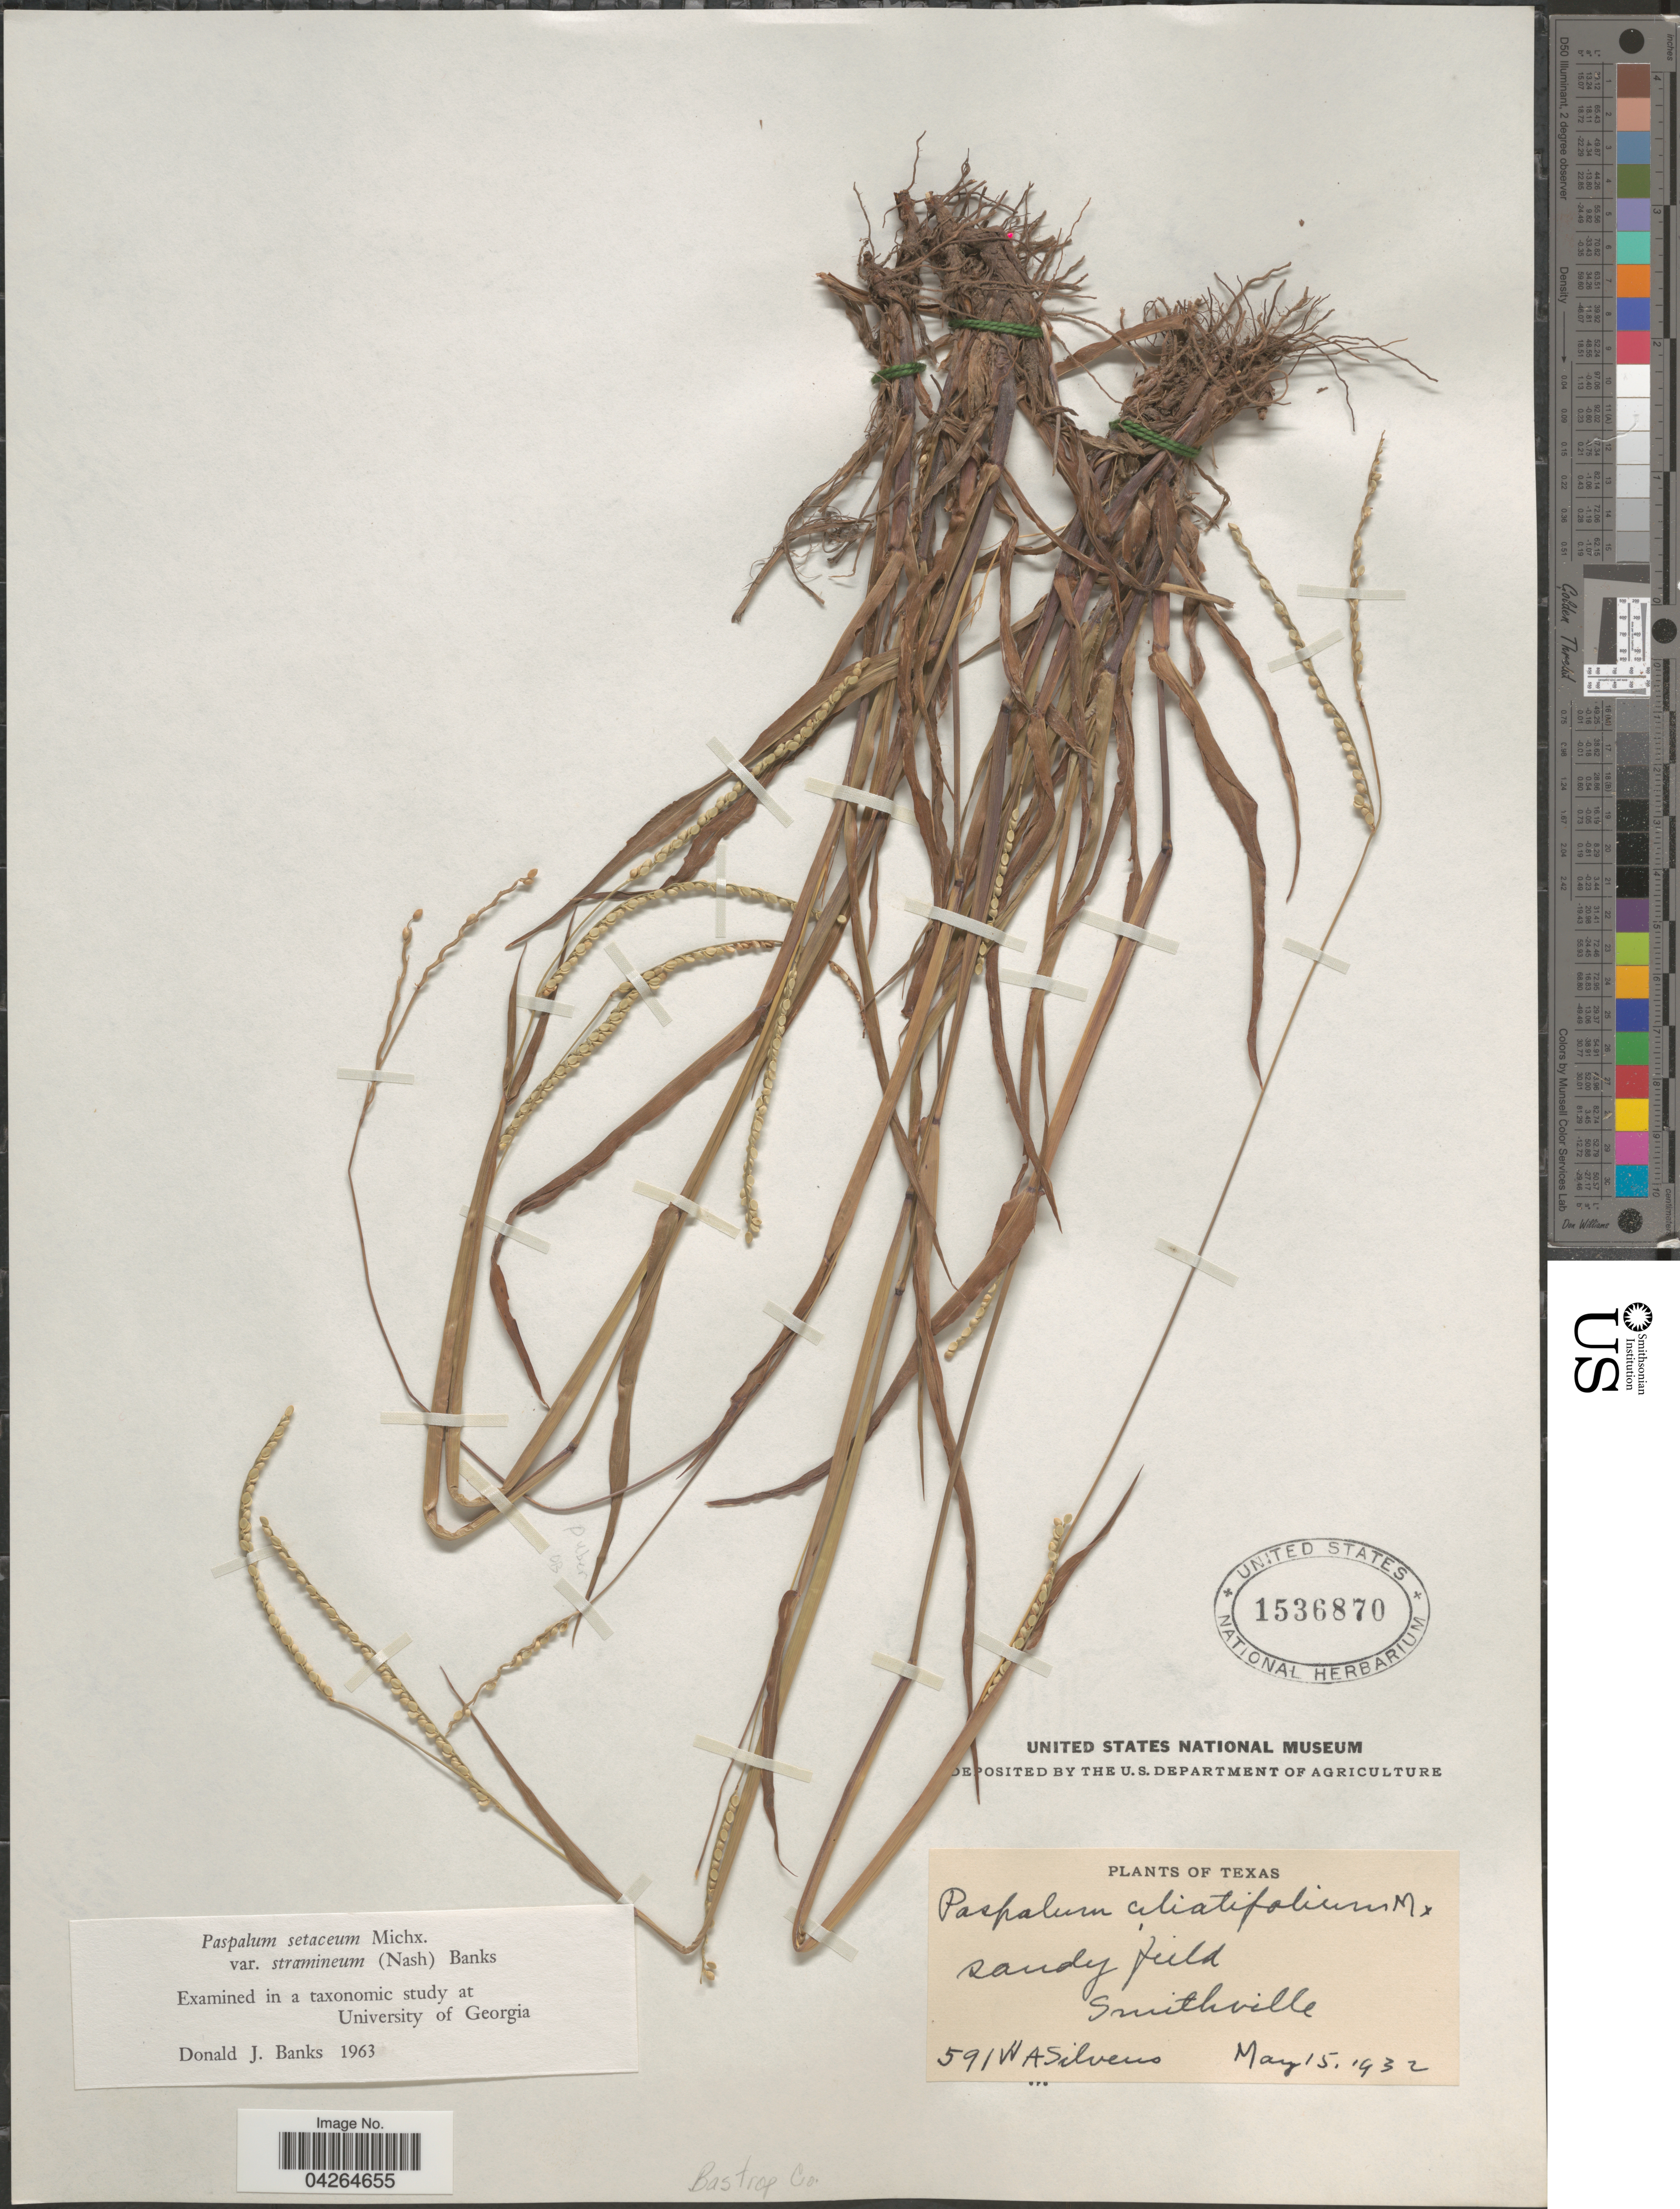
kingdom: Plantae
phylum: Tracheophyta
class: Liliopsida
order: Poales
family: Poaceae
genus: Paspalum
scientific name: Paspalum setaceum var. stramineum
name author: (Nash) D.J. Banks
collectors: W. Silveus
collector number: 591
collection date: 1932-05-15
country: United States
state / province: Texas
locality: Smithville. Bastrop Co.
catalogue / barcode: US 1536870